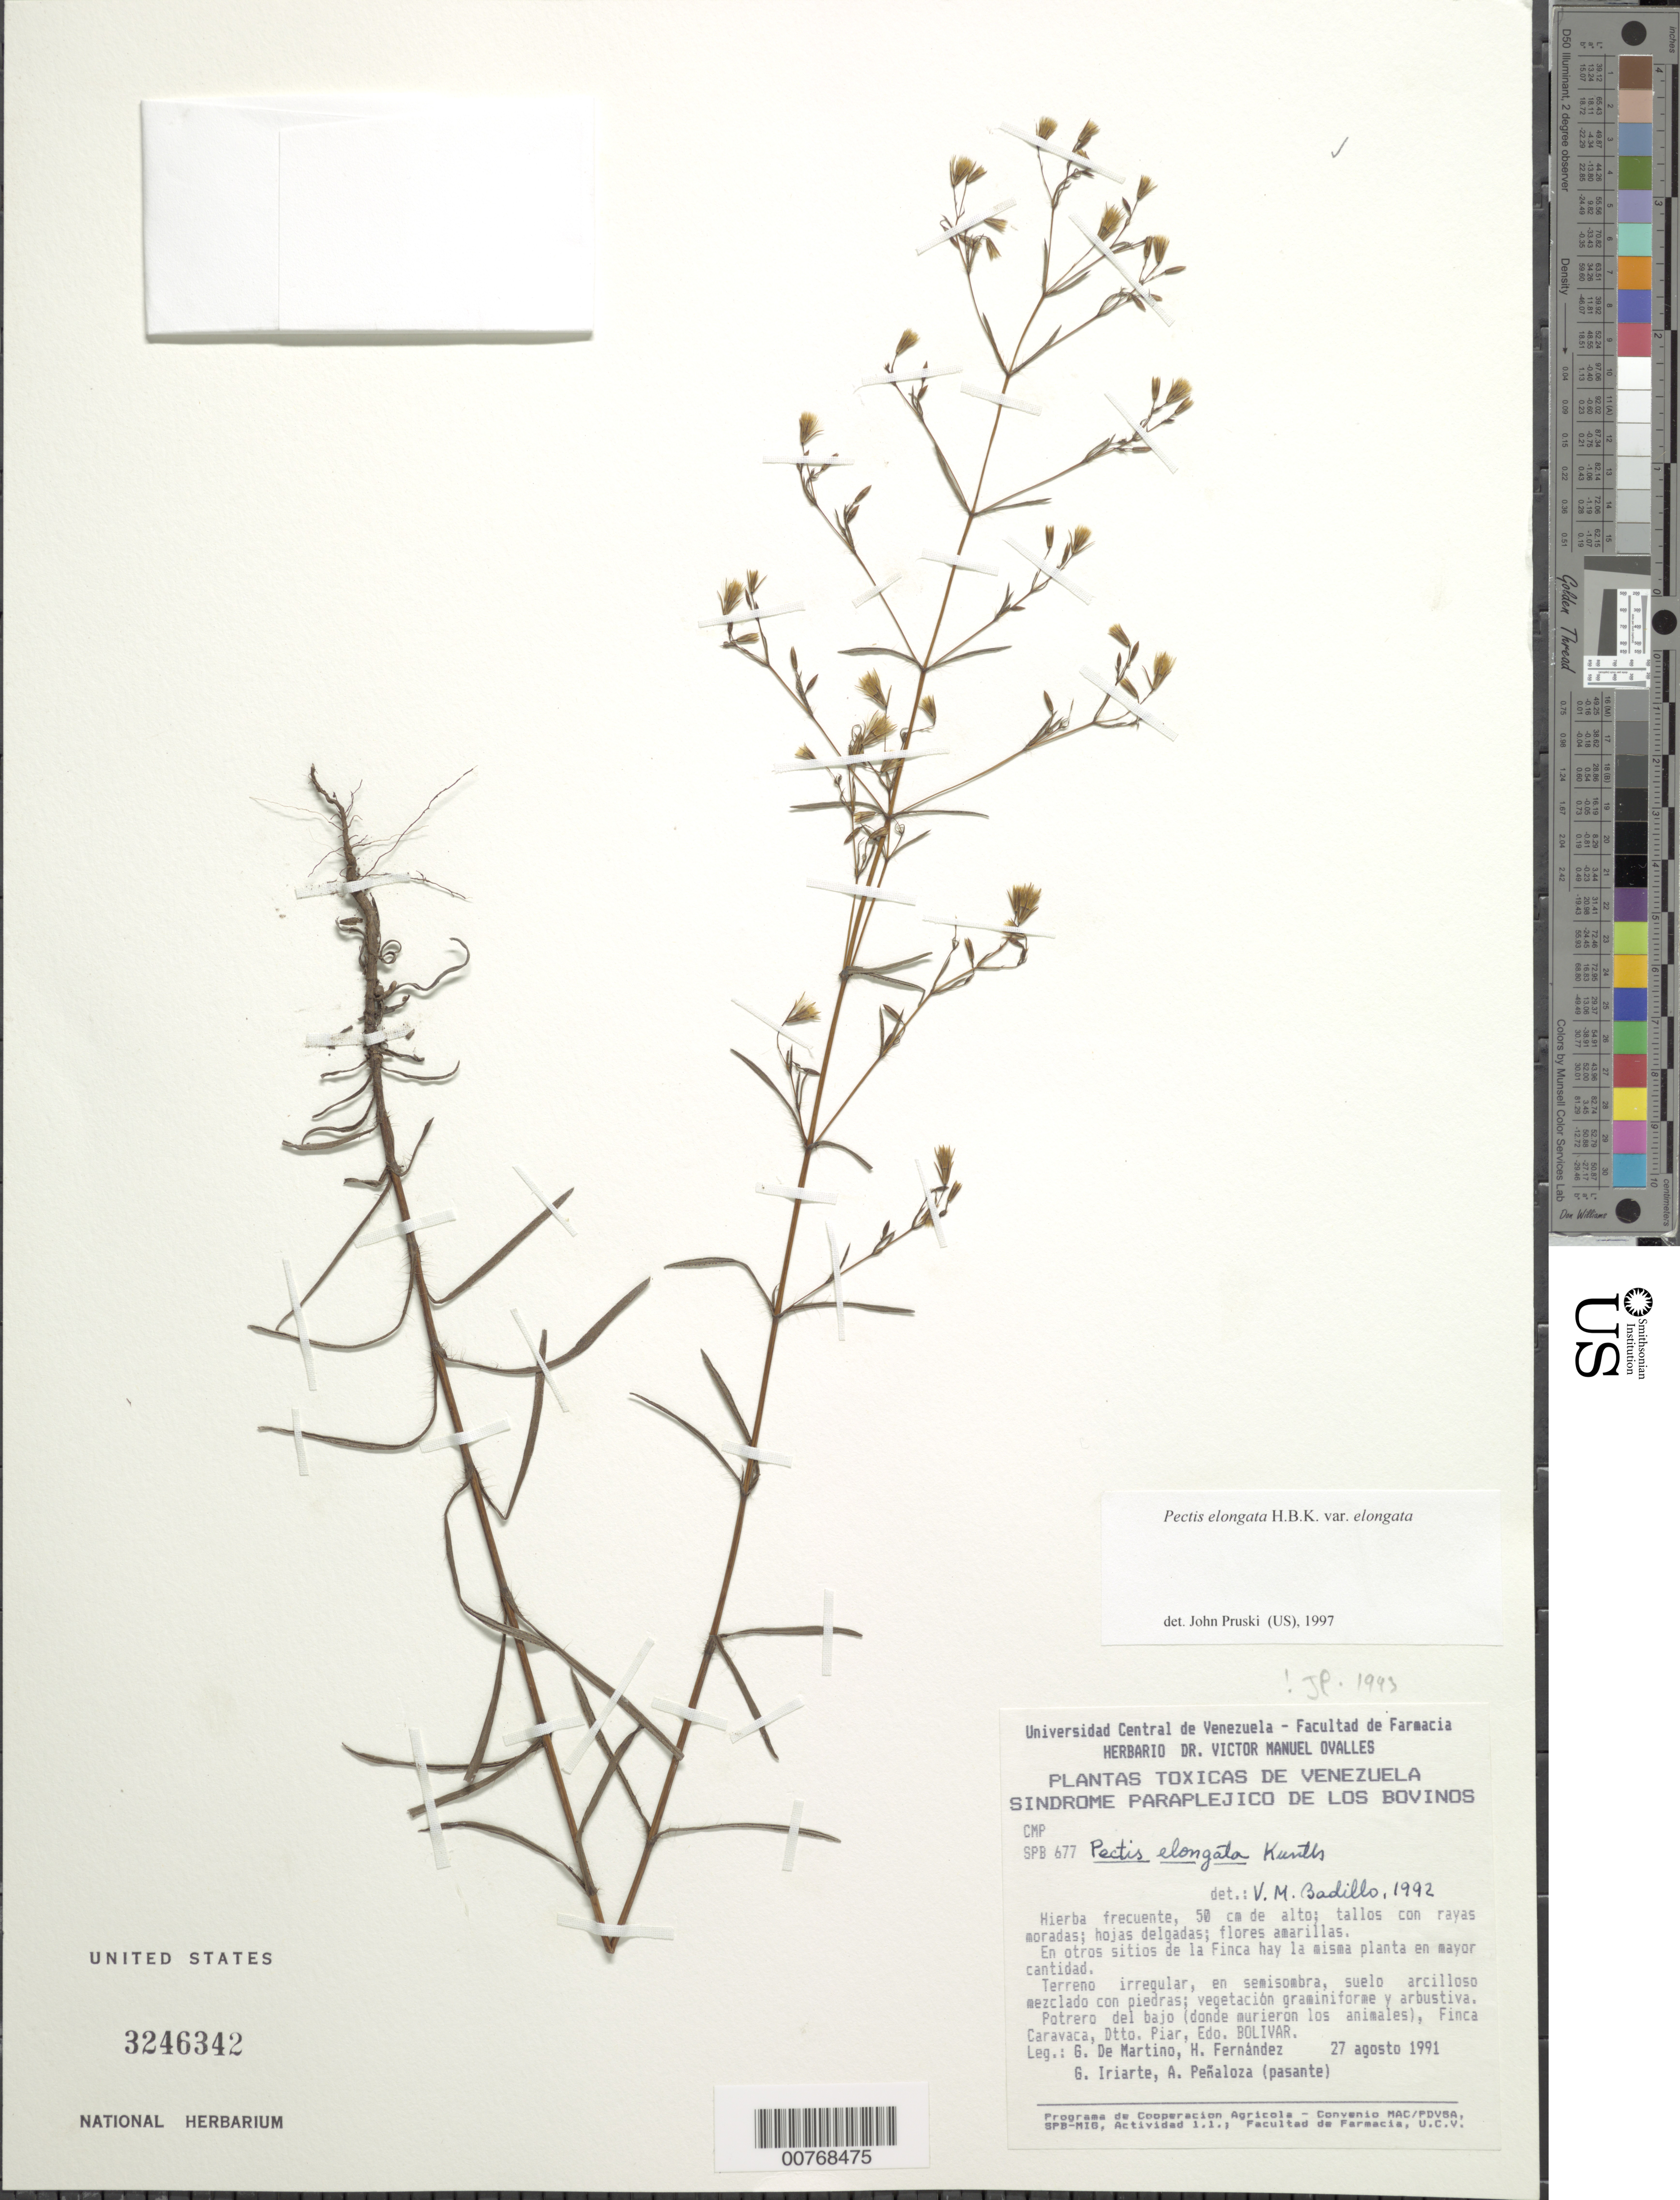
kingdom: Plantae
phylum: Tracheophyta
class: Magnoliopsida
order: Asterales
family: Asteraceae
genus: Pectis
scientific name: Pectis elongata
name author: Kunth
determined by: Badillo, V. M.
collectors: G. De Martino, H. Fernandez, G. Iriarte & A. Penaloza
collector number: SPB 677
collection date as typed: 27-Aug-91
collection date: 1991-08-27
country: Venezuela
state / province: Bolívar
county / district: Piar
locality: Finca Caravaca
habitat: Terreno irregular, en semisombra, suelo arcilloso mezclado con piedras; vegetación graminiforme y arbustiva.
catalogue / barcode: US 3246342